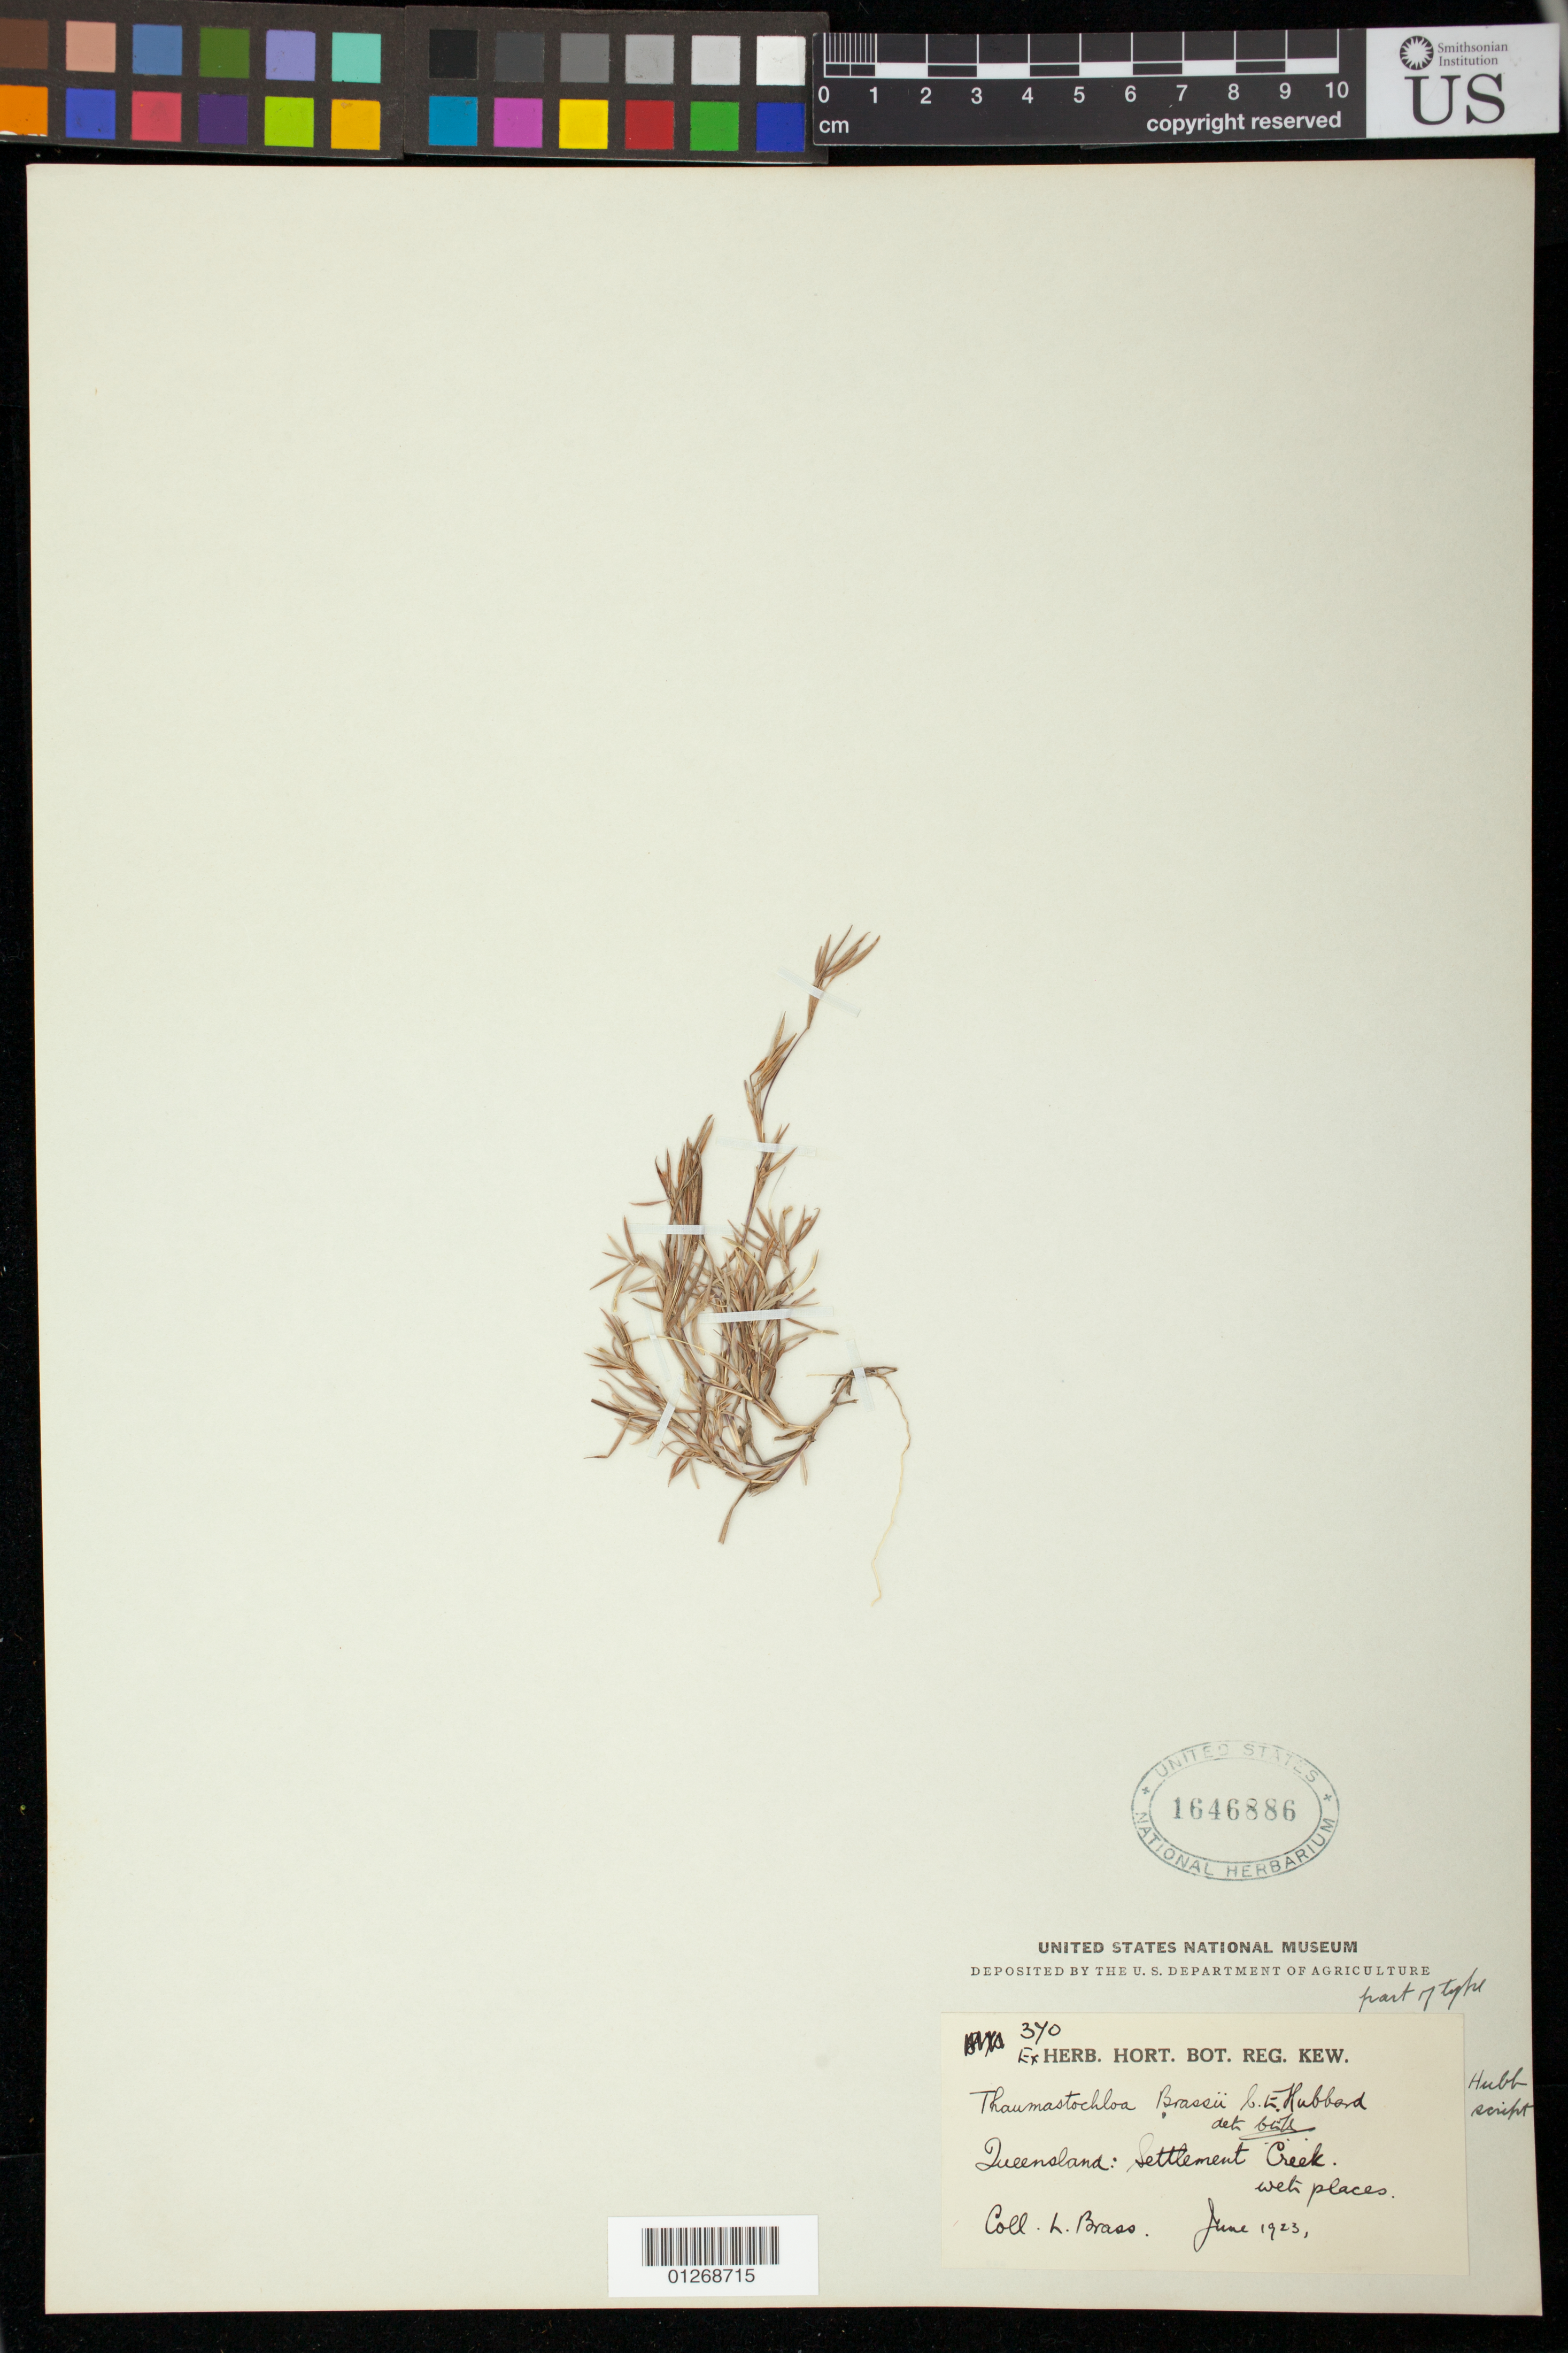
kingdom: Plantae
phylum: Tracheophyta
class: Liliopsida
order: Poales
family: Poaceae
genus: Thaumastochloa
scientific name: Thaumastochloa brassii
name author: C.E. Hubb.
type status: Isotype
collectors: L. J. Brass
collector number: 370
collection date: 1923-06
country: Australia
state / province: Queensland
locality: Queensland: Settlement Creek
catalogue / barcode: US 1646886